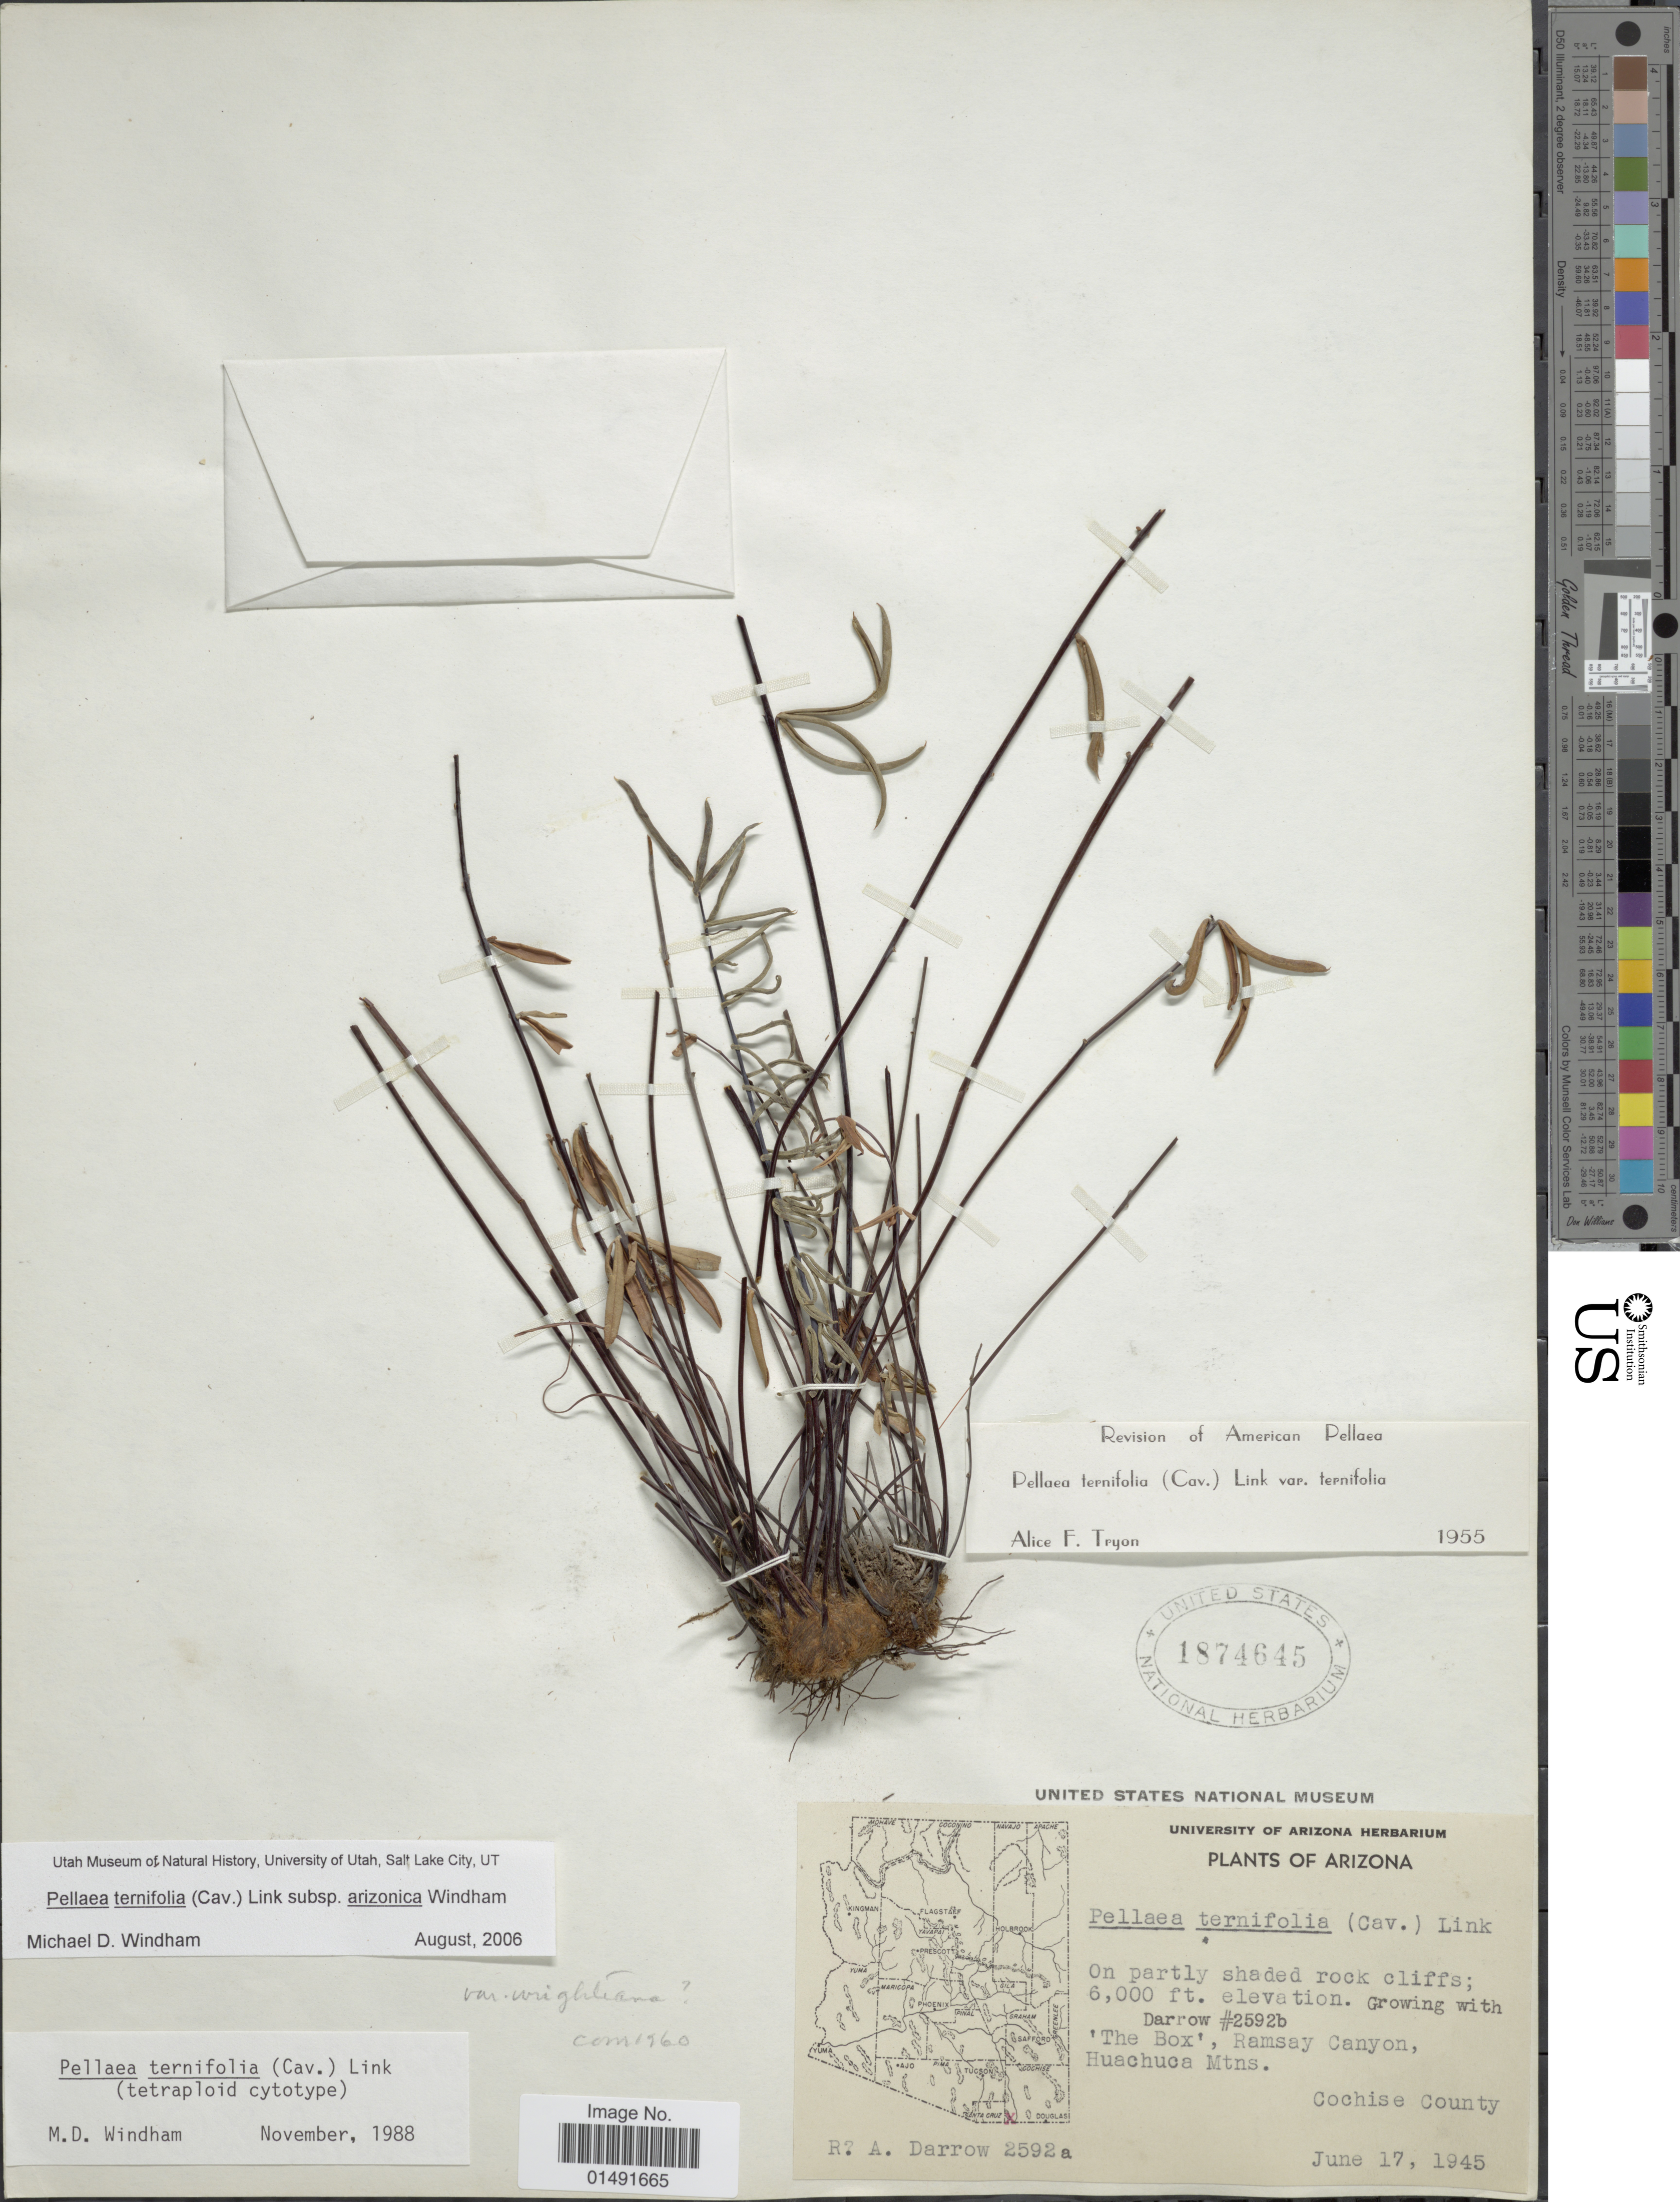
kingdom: Plantae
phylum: Tracheophyta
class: Polypodiopsida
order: Polypodiales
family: Pteridaceae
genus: Pellaea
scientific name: Pellaea ternifolia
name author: (Cav.) Link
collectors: R. A. Darrow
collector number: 2592a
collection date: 1945-06-17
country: United States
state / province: Arizona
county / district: Cochise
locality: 'The Box', Ramsay Canyon, Huachuca Mtns.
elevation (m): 1829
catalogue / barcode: US 1874645